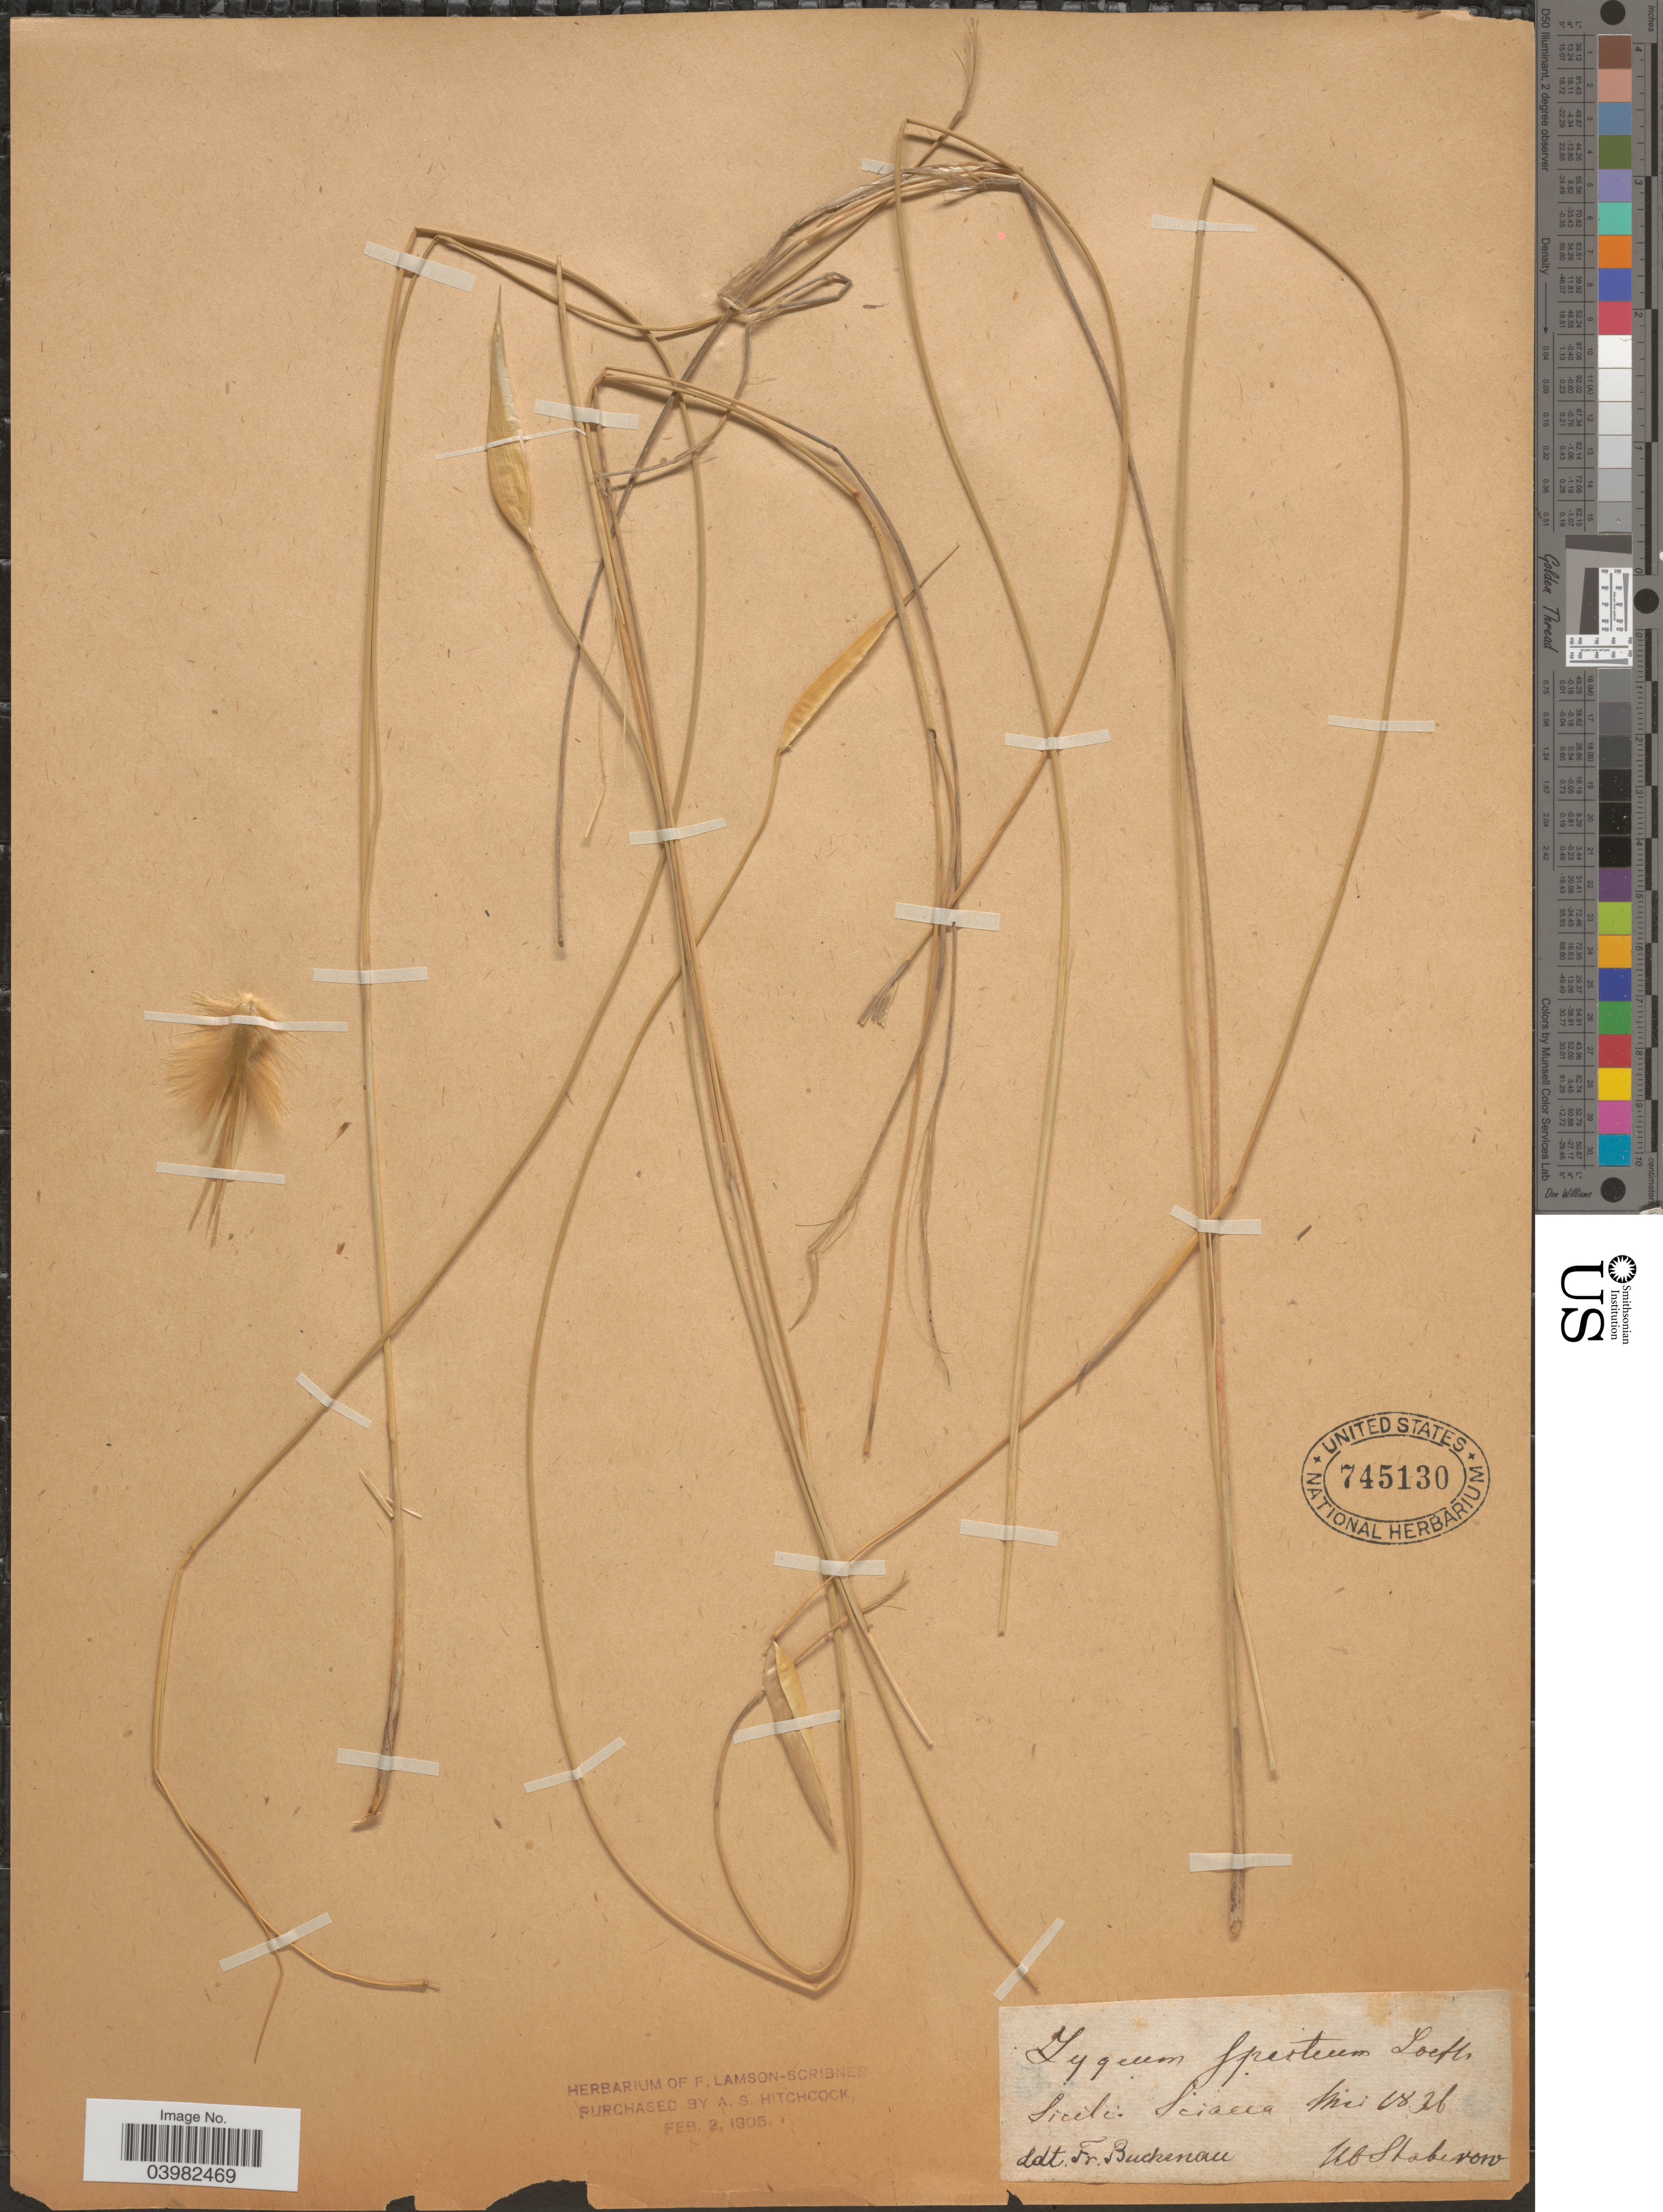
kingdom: Plantae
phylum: Tracheophyta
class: Liliopsida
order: Poales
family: Poaceae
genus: Lygeum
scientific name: Lygeum spartum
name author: L.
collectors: W. Staberow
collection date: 1836-05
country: Italy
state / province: Siciliana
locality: Sicili. Sciaeca.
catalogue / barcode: US 745130